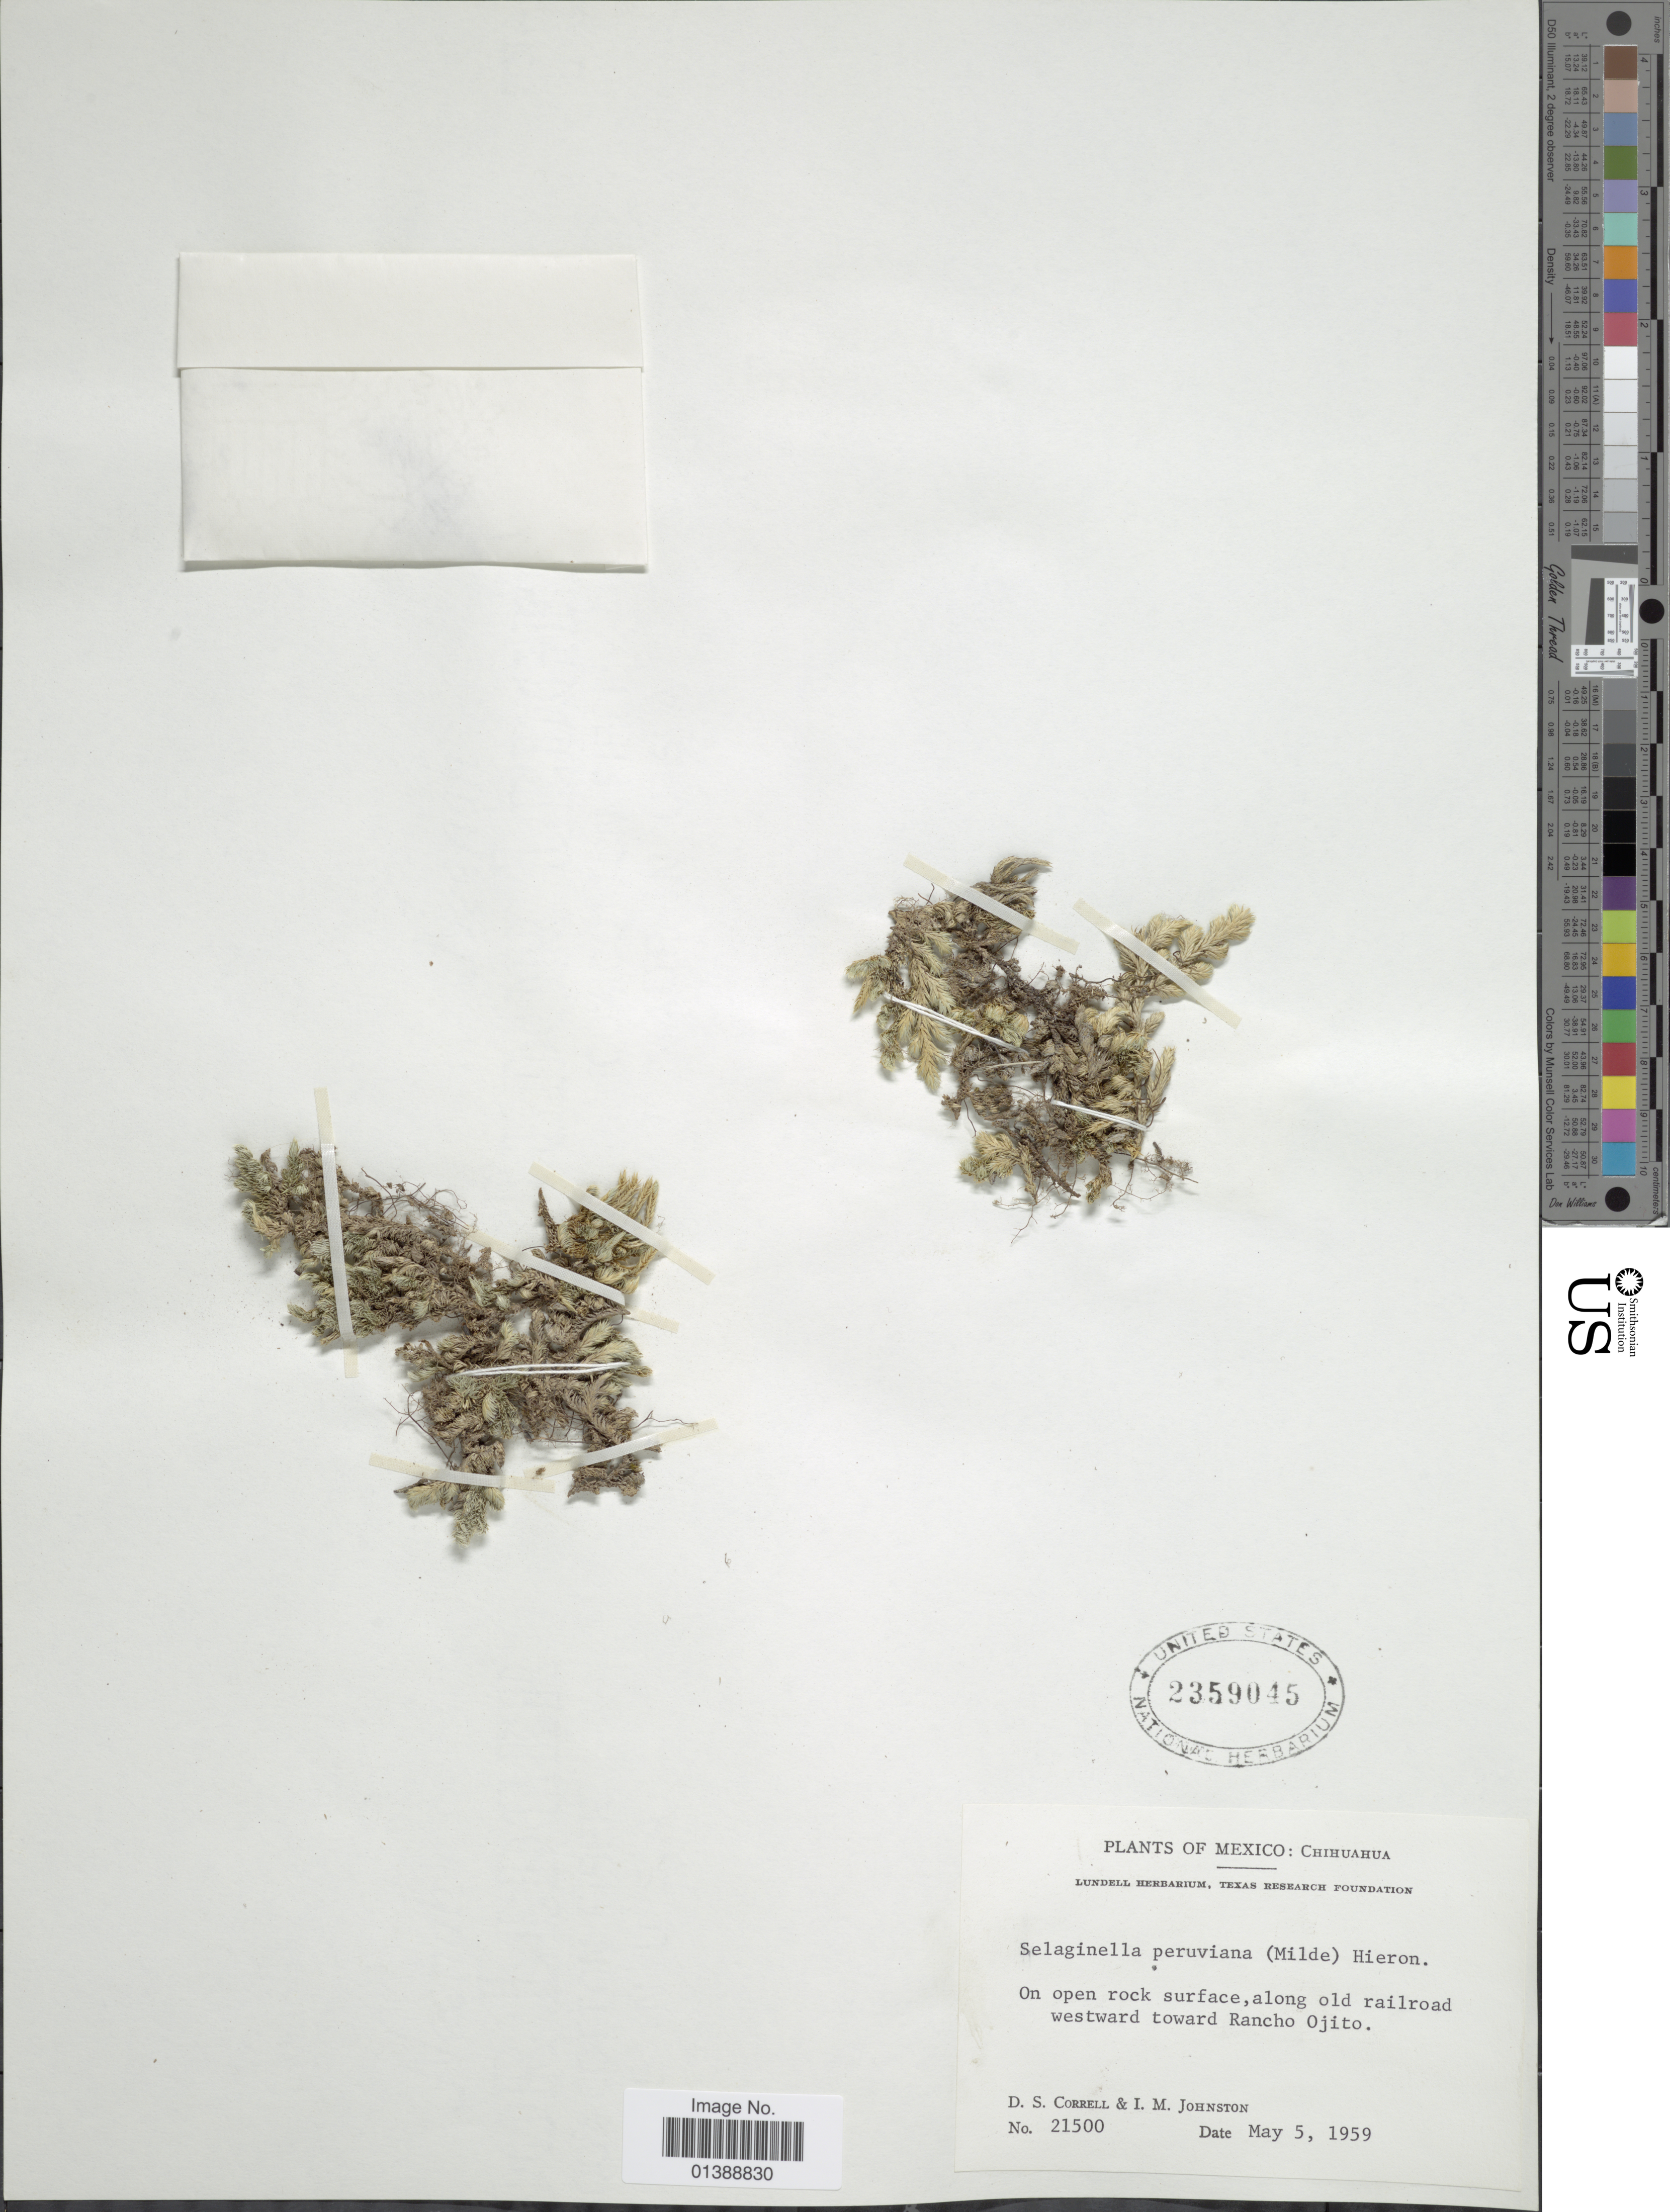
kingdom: Plantae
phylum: Tracheophyta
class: Lycopodiopsida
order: Selaginellales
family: Selaginellaceae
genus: Selaginella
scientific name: Selaginella peruviana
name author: (Milde) Hieron.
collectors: D. S. Correll & I.M. Johnston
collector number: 21500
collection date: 1959-05-05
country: Mexico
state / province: Chihuahua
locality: Along old railroad westward toward Rancho Ojito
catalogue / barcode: US 2359045